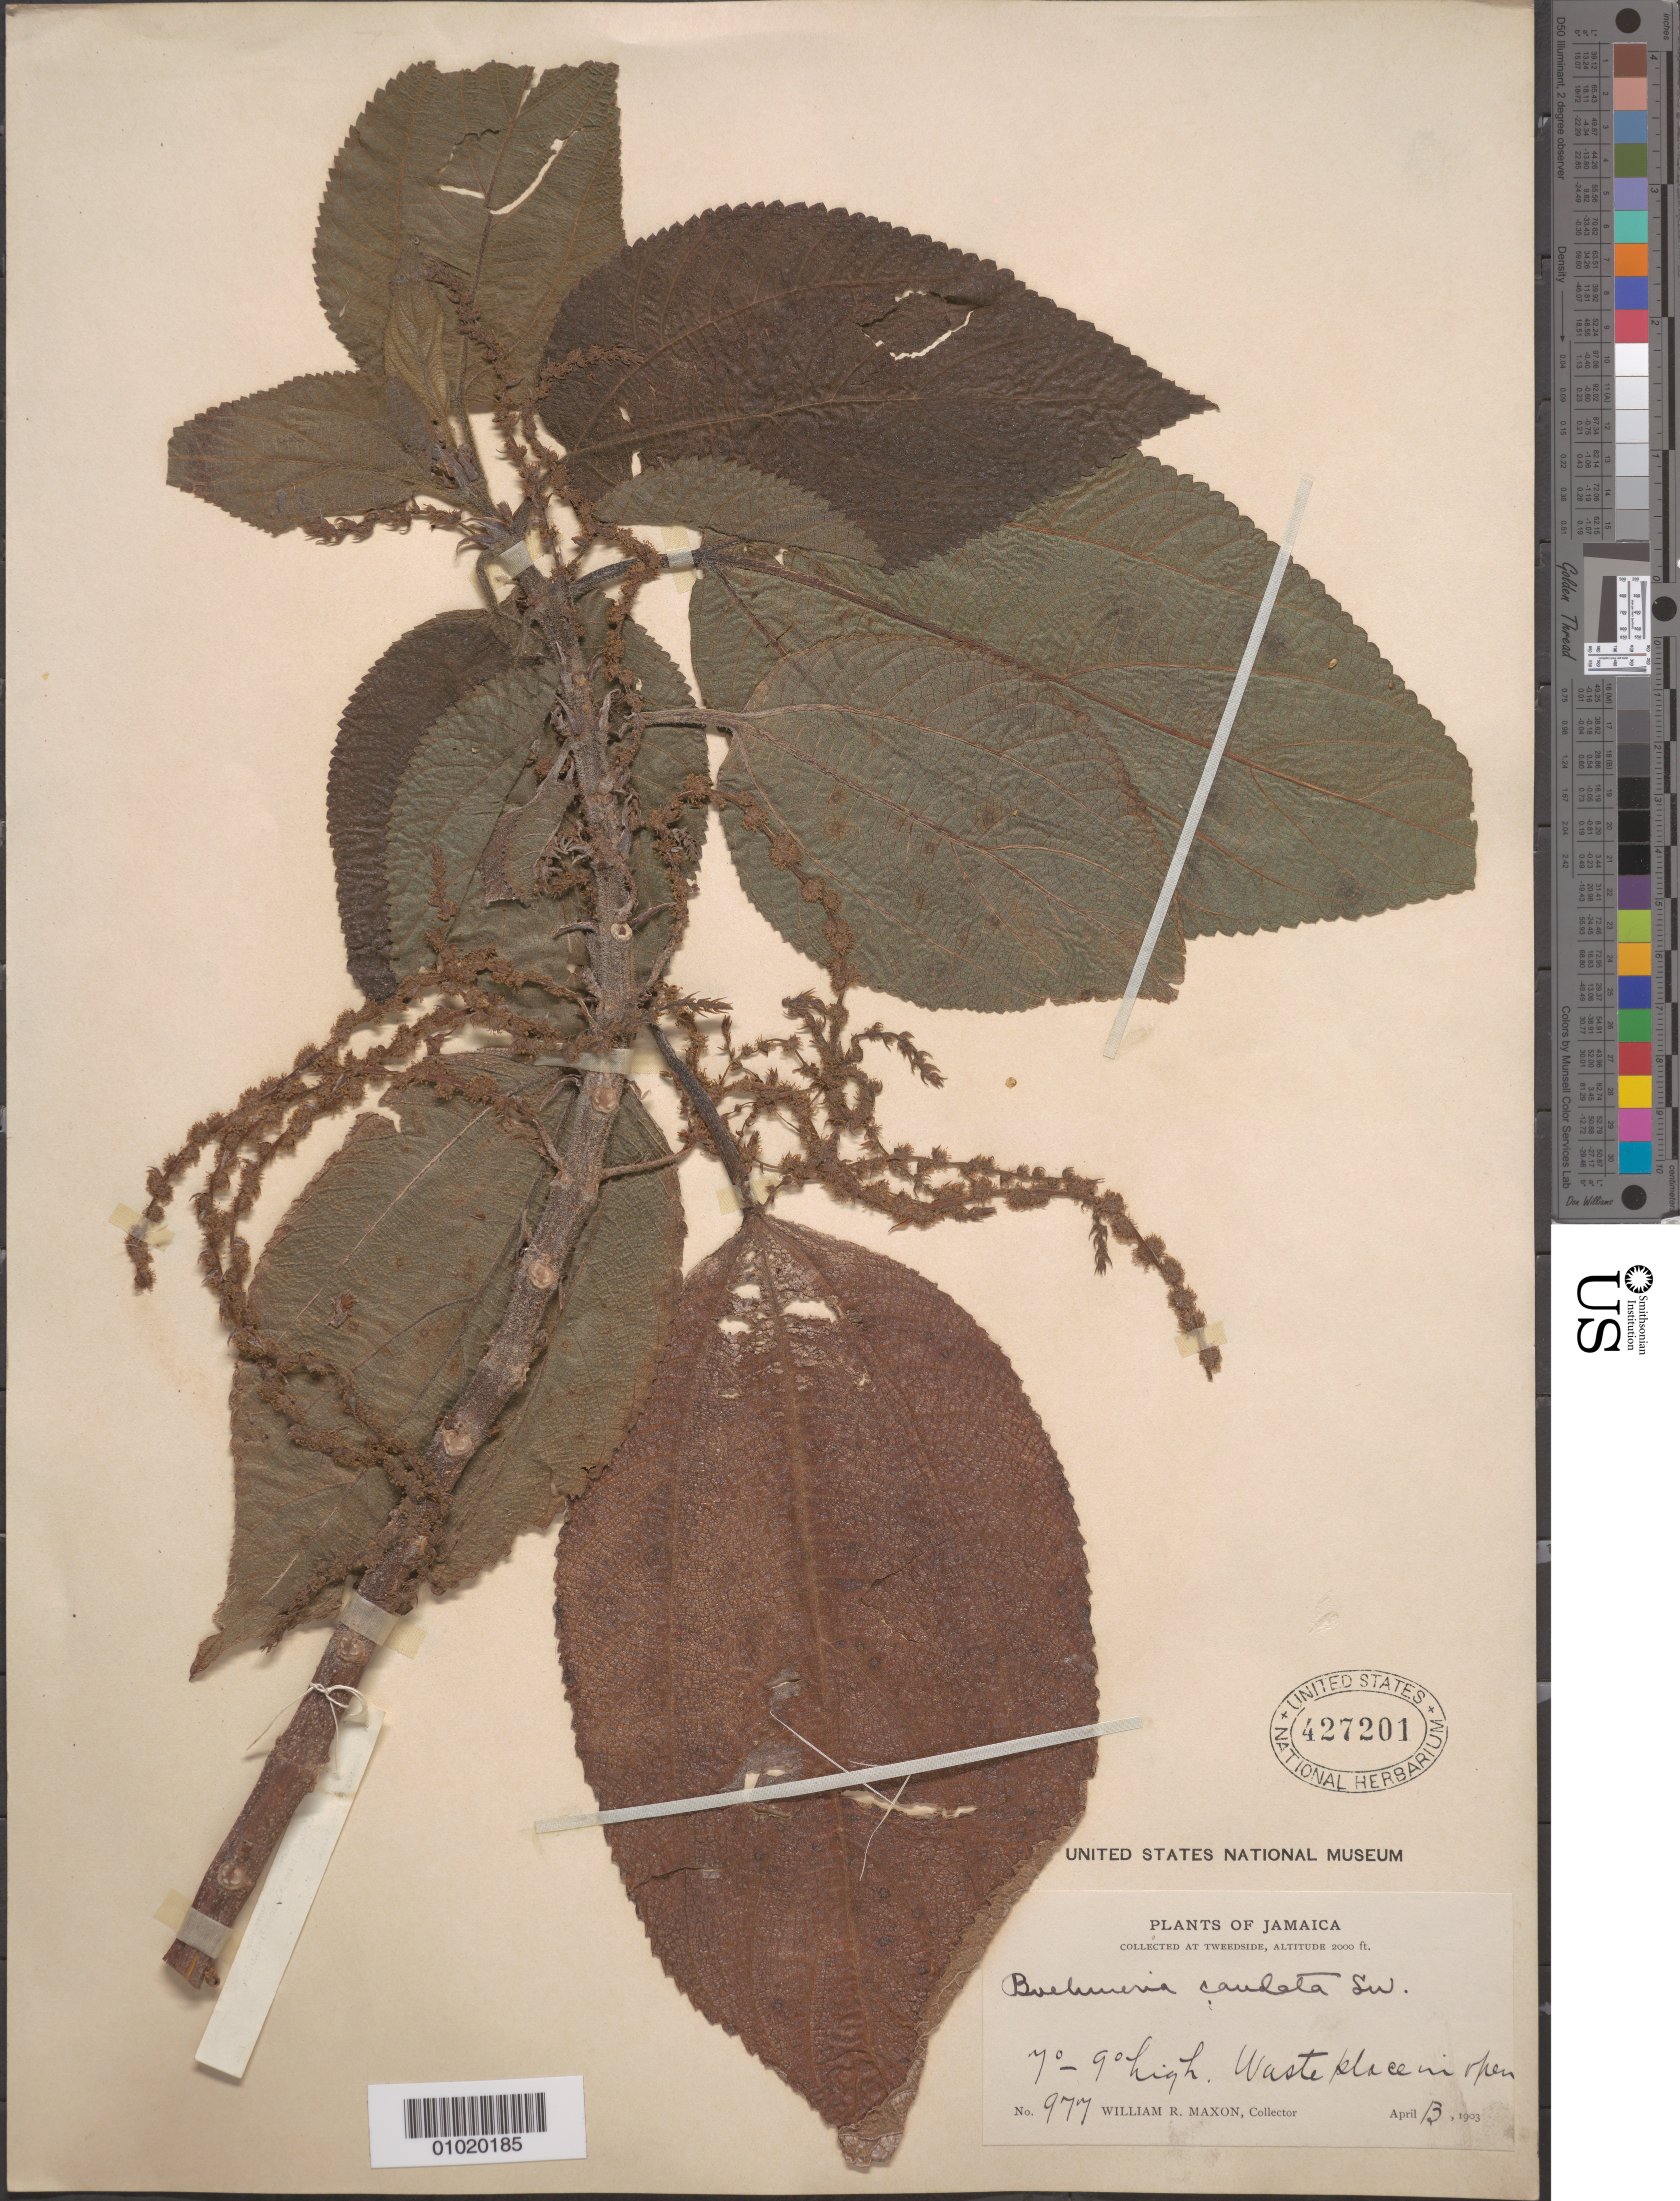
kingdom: Plantae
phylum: Tracheophyta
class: Magnoliopsida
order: Rosales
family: Urticaceae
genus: Boehmeria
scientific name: Boehmeria caudata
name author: Sw.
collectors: W. R. Maxon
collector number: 977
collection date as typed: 13 Apr 1903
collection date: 1903-04-13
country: Jamaica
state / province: Clarendon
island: Jamaica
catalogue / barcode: US 427201